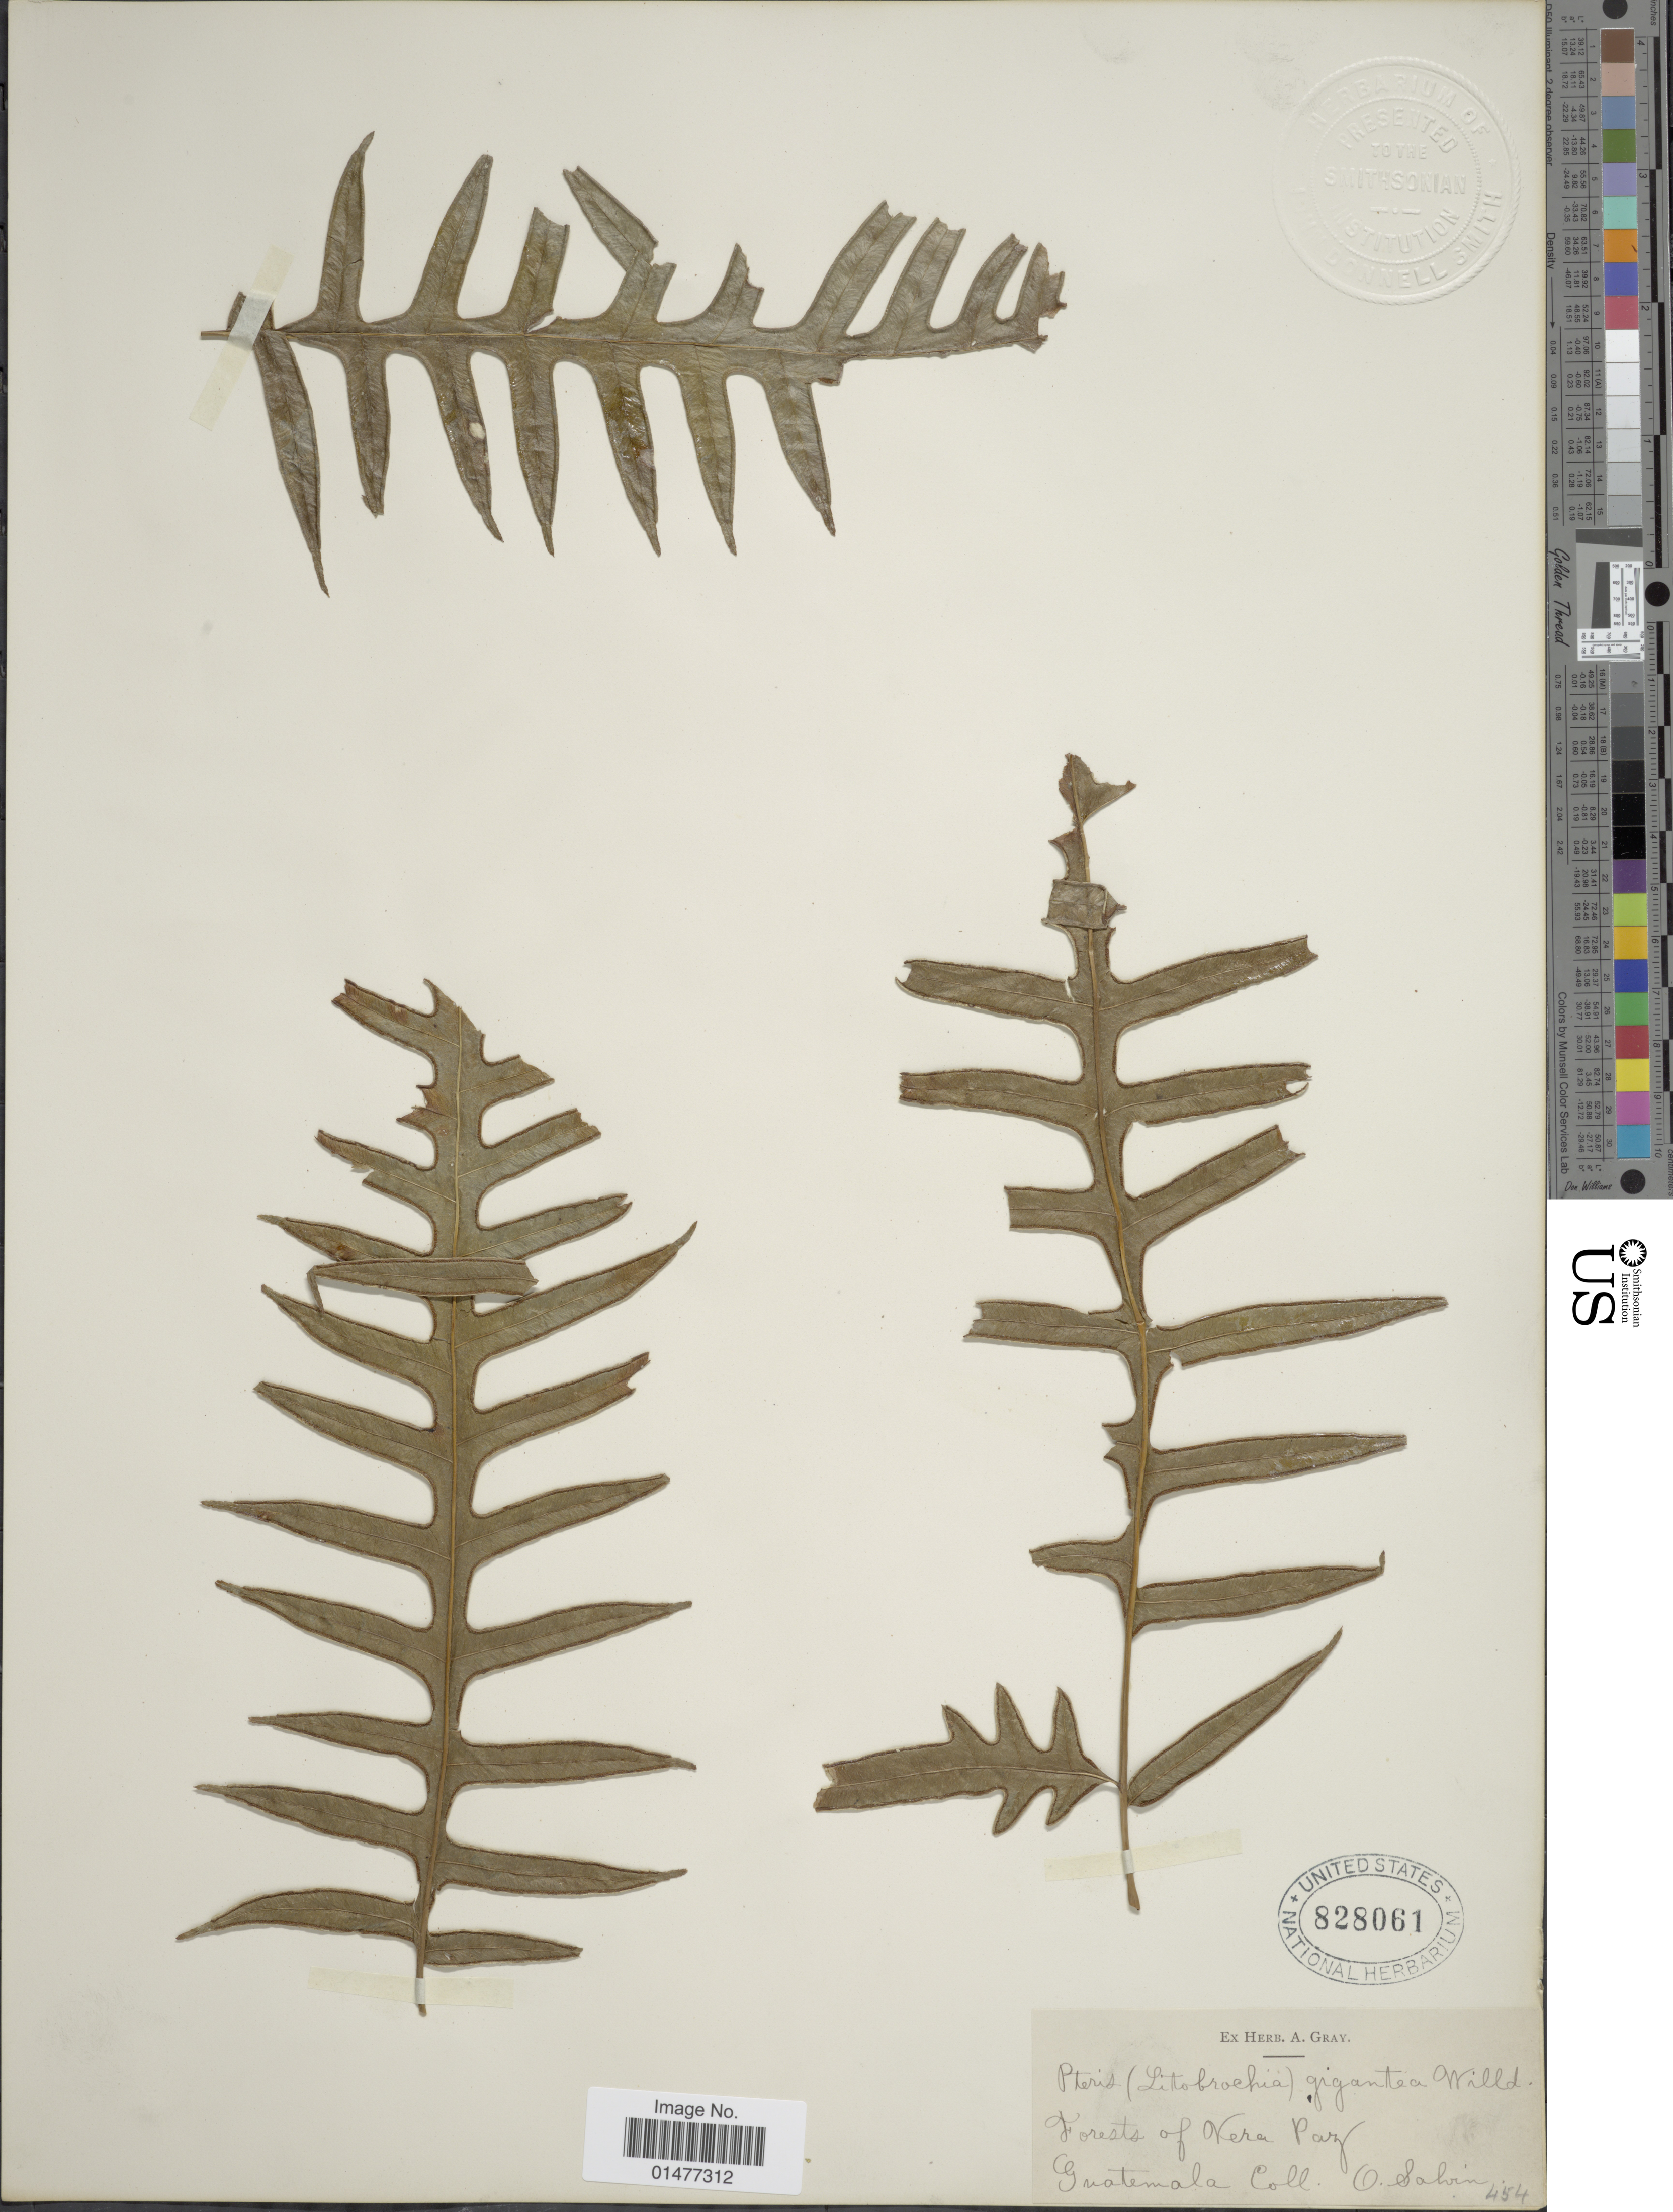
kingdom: Plantae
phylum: Tracheophyta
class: Polypodiopsida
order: Polypodiales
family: Pteridaceae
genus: Pteris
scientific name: Pteris altissima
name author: Poir.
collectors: O. Salvin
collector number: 454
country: Guatemala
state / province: Guatemala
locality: Forests of Vera Paz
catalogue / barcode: US 828061